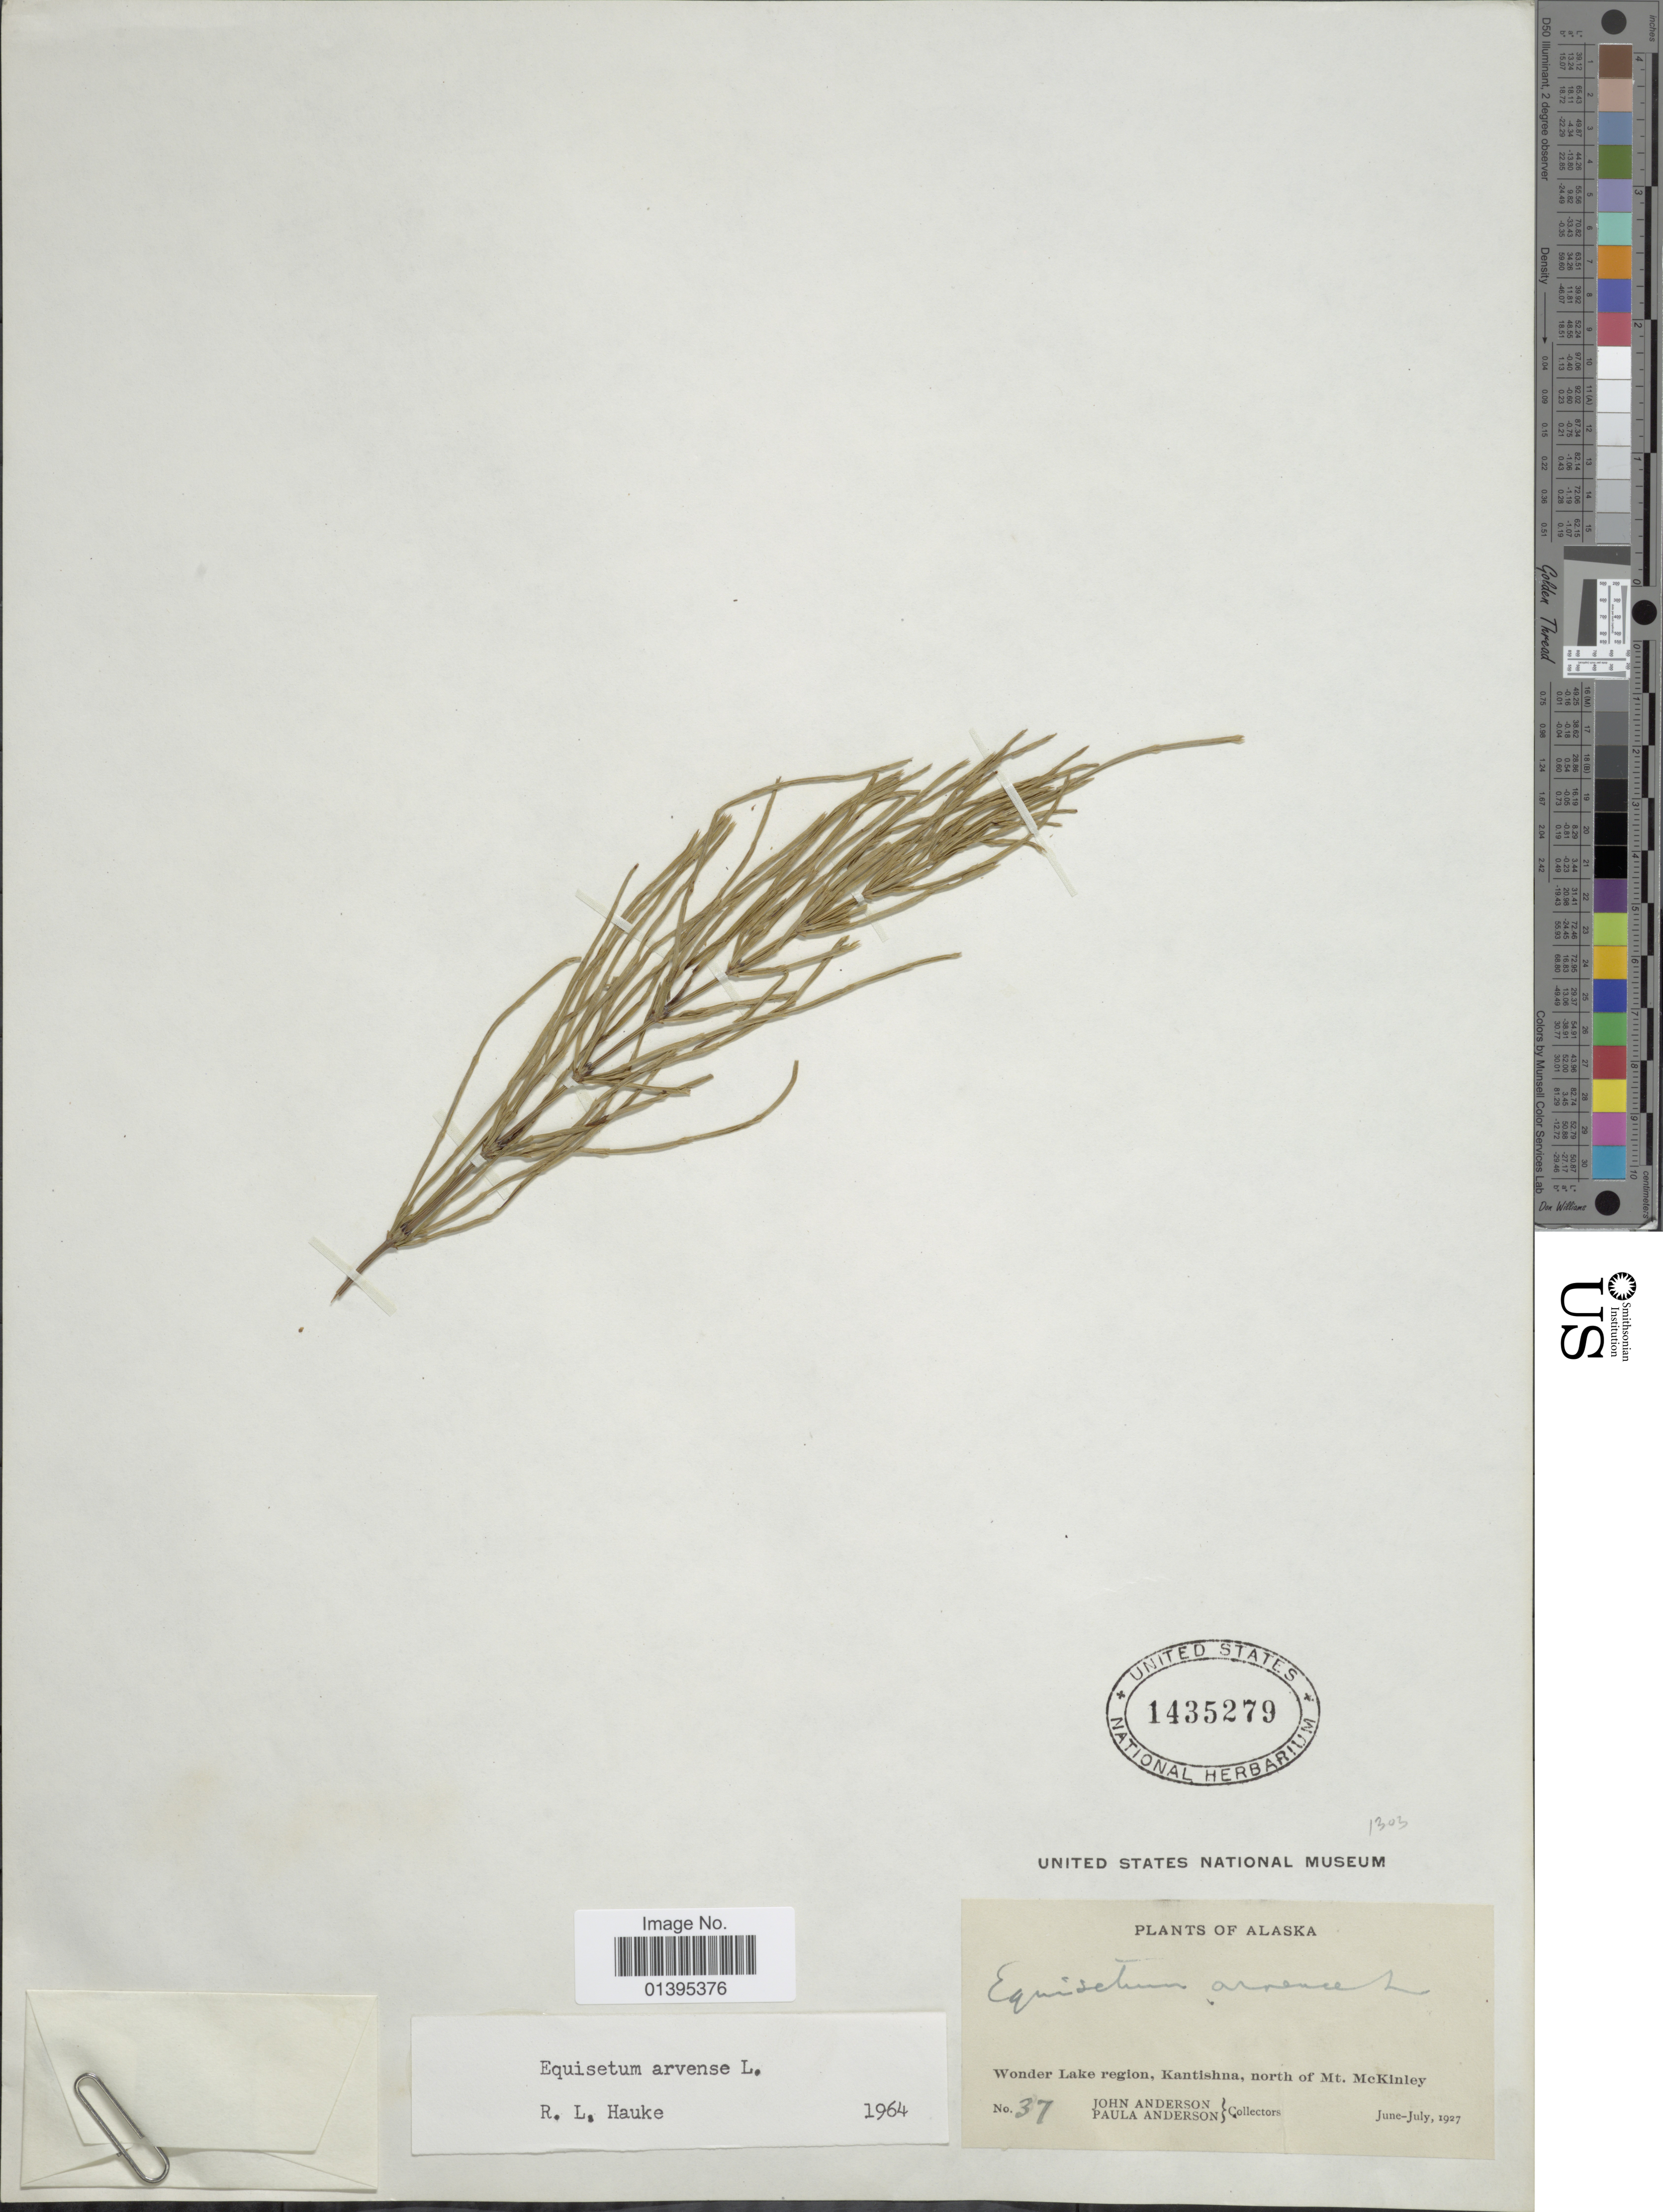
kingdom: Plantae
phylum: Tracheophyta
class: Polypodiopsida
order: Equisetales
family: Equisetaceae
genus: Equisetum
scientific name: Equisetum arvense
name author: L.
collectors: J. Anderson & P. Anderson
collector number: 37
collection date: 1927-06/1927-07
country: United States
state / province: Alaska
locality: Wonder Lake region, Kantishna, north of Mt. McKinley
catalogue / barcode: US 1435279